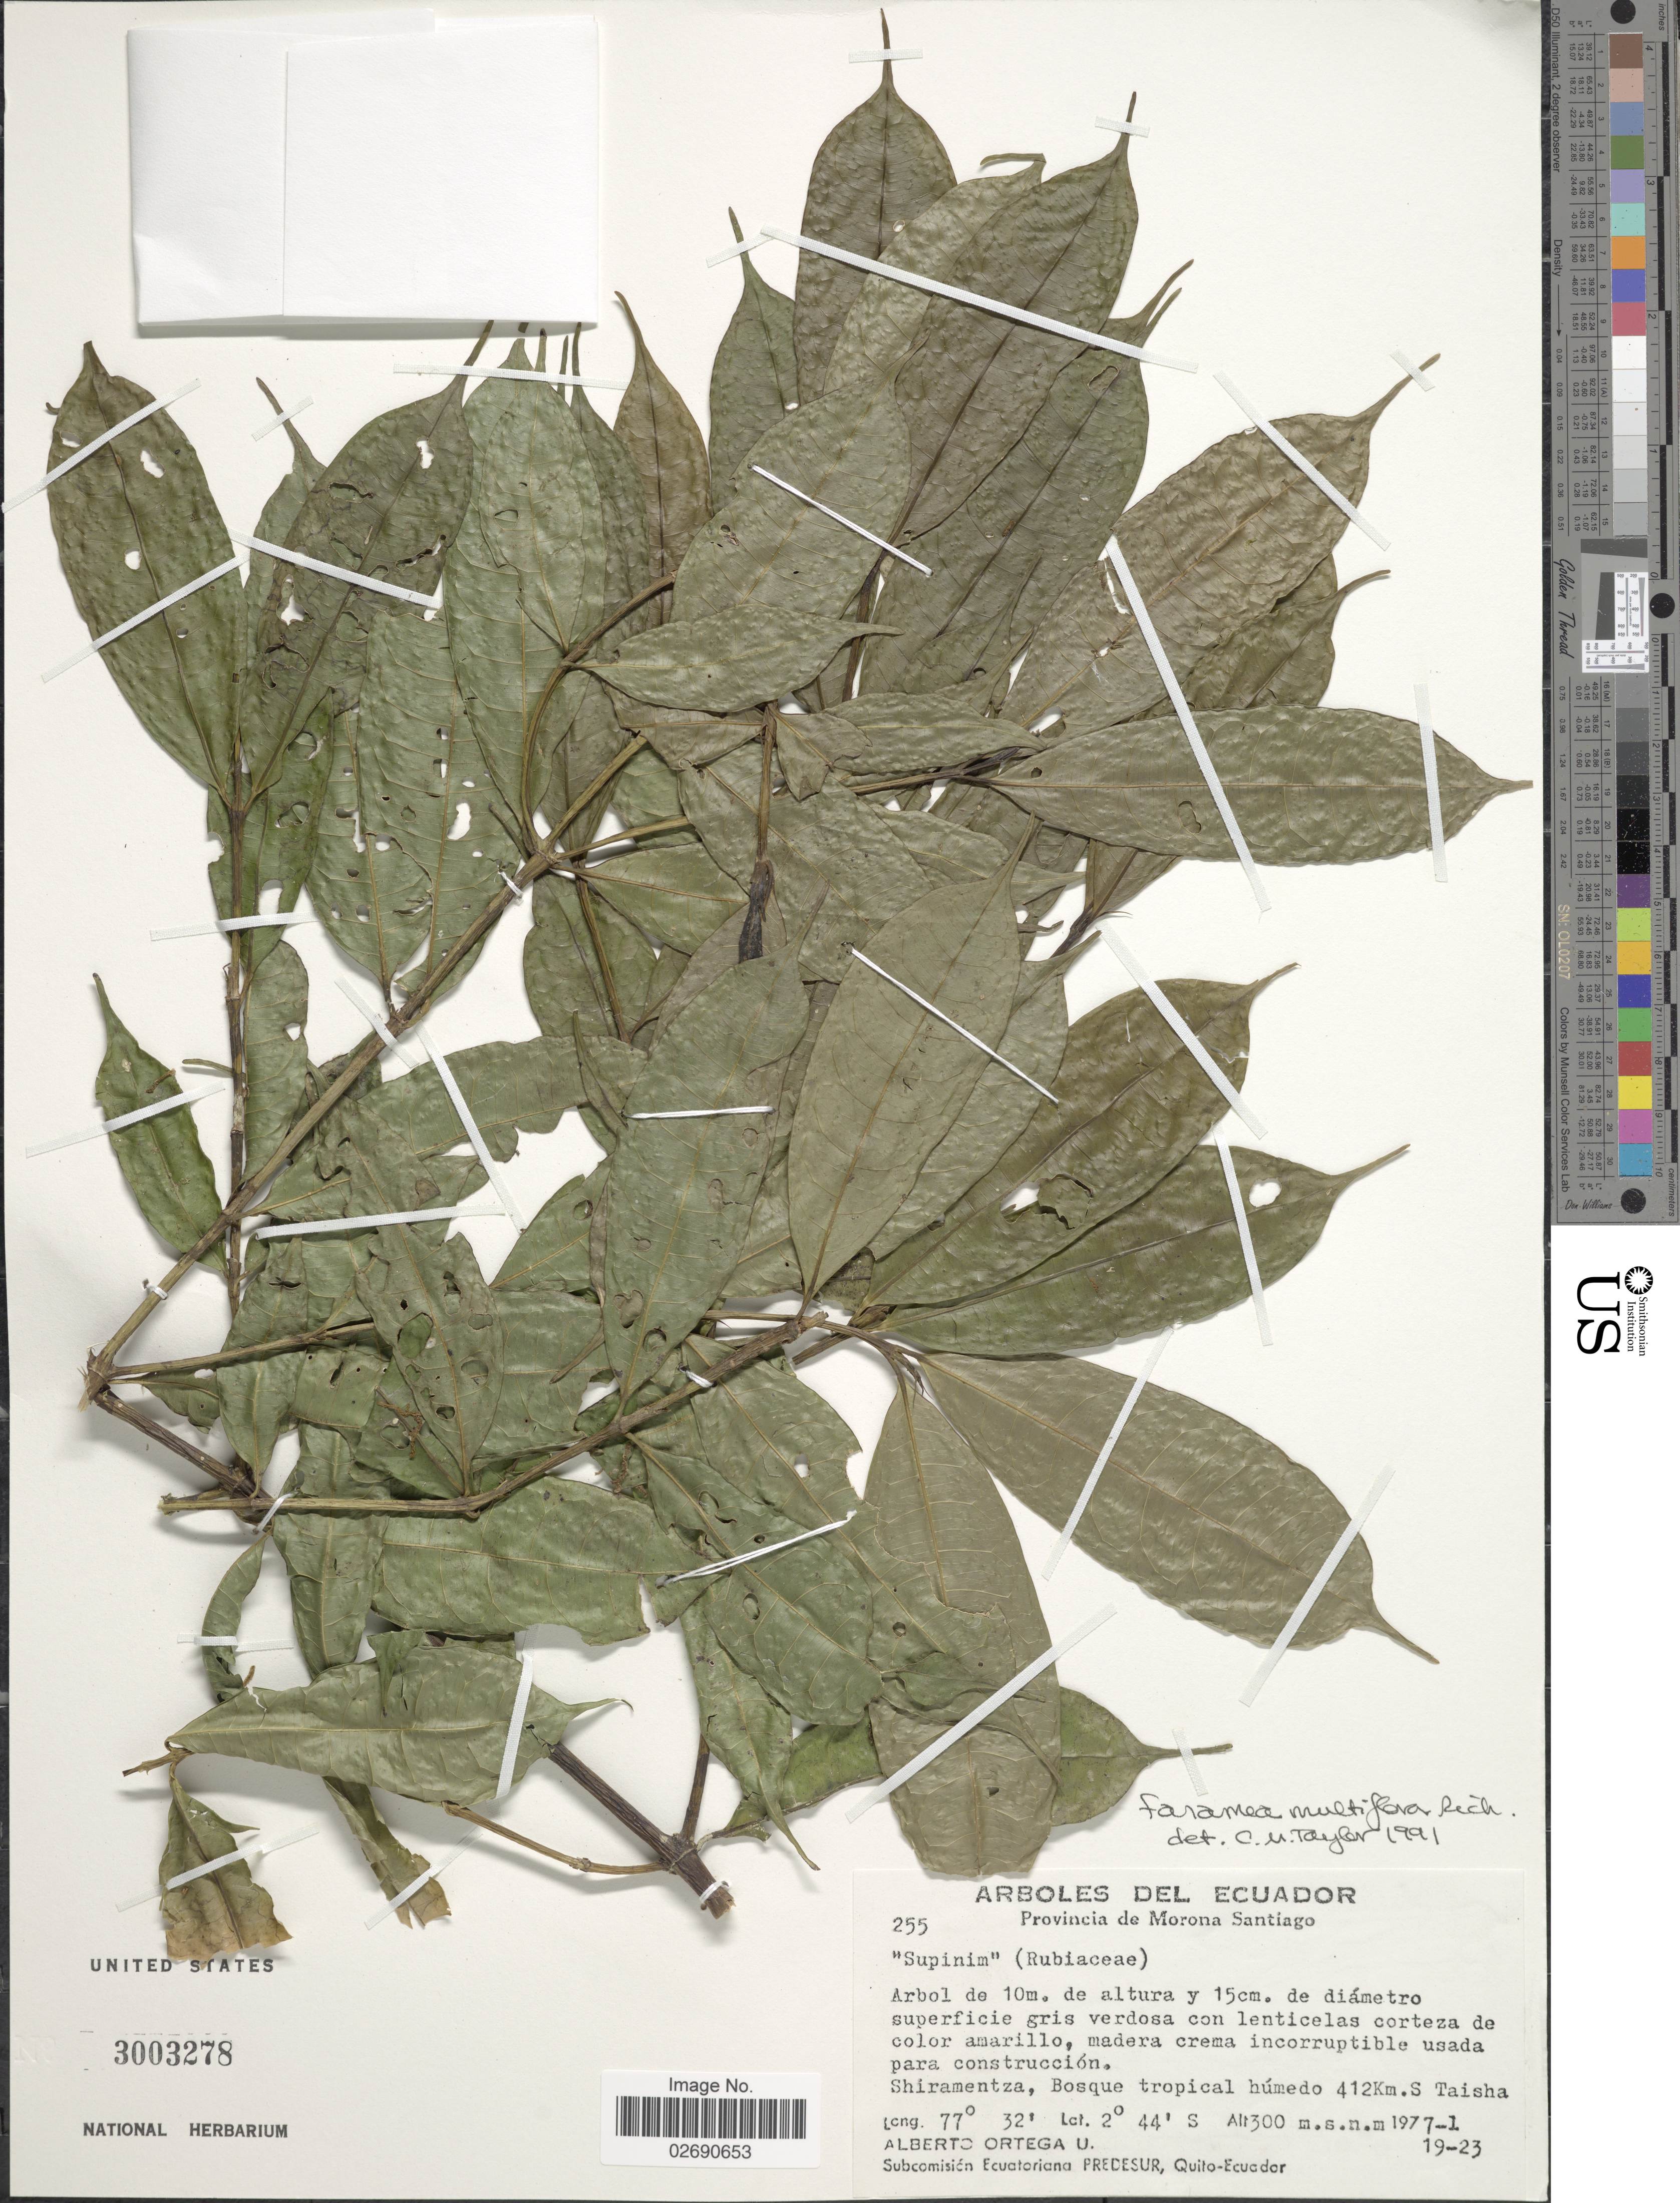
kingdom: Plantae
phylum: Tracheophyta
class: Magnoliopsida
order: Gentianales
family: Rubiaceae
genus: Faramea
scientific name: Faramea multiflora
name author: A. Rich. ex DC.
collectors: A. T. Ortega U.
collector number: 255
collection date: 1977-01-19/1977-01-23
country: Ecuador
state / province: Morona-Santiago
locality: Shiramentza, Bosque tropical húmedo 412Km S Taisha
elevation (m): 300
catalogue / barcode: US 3003278